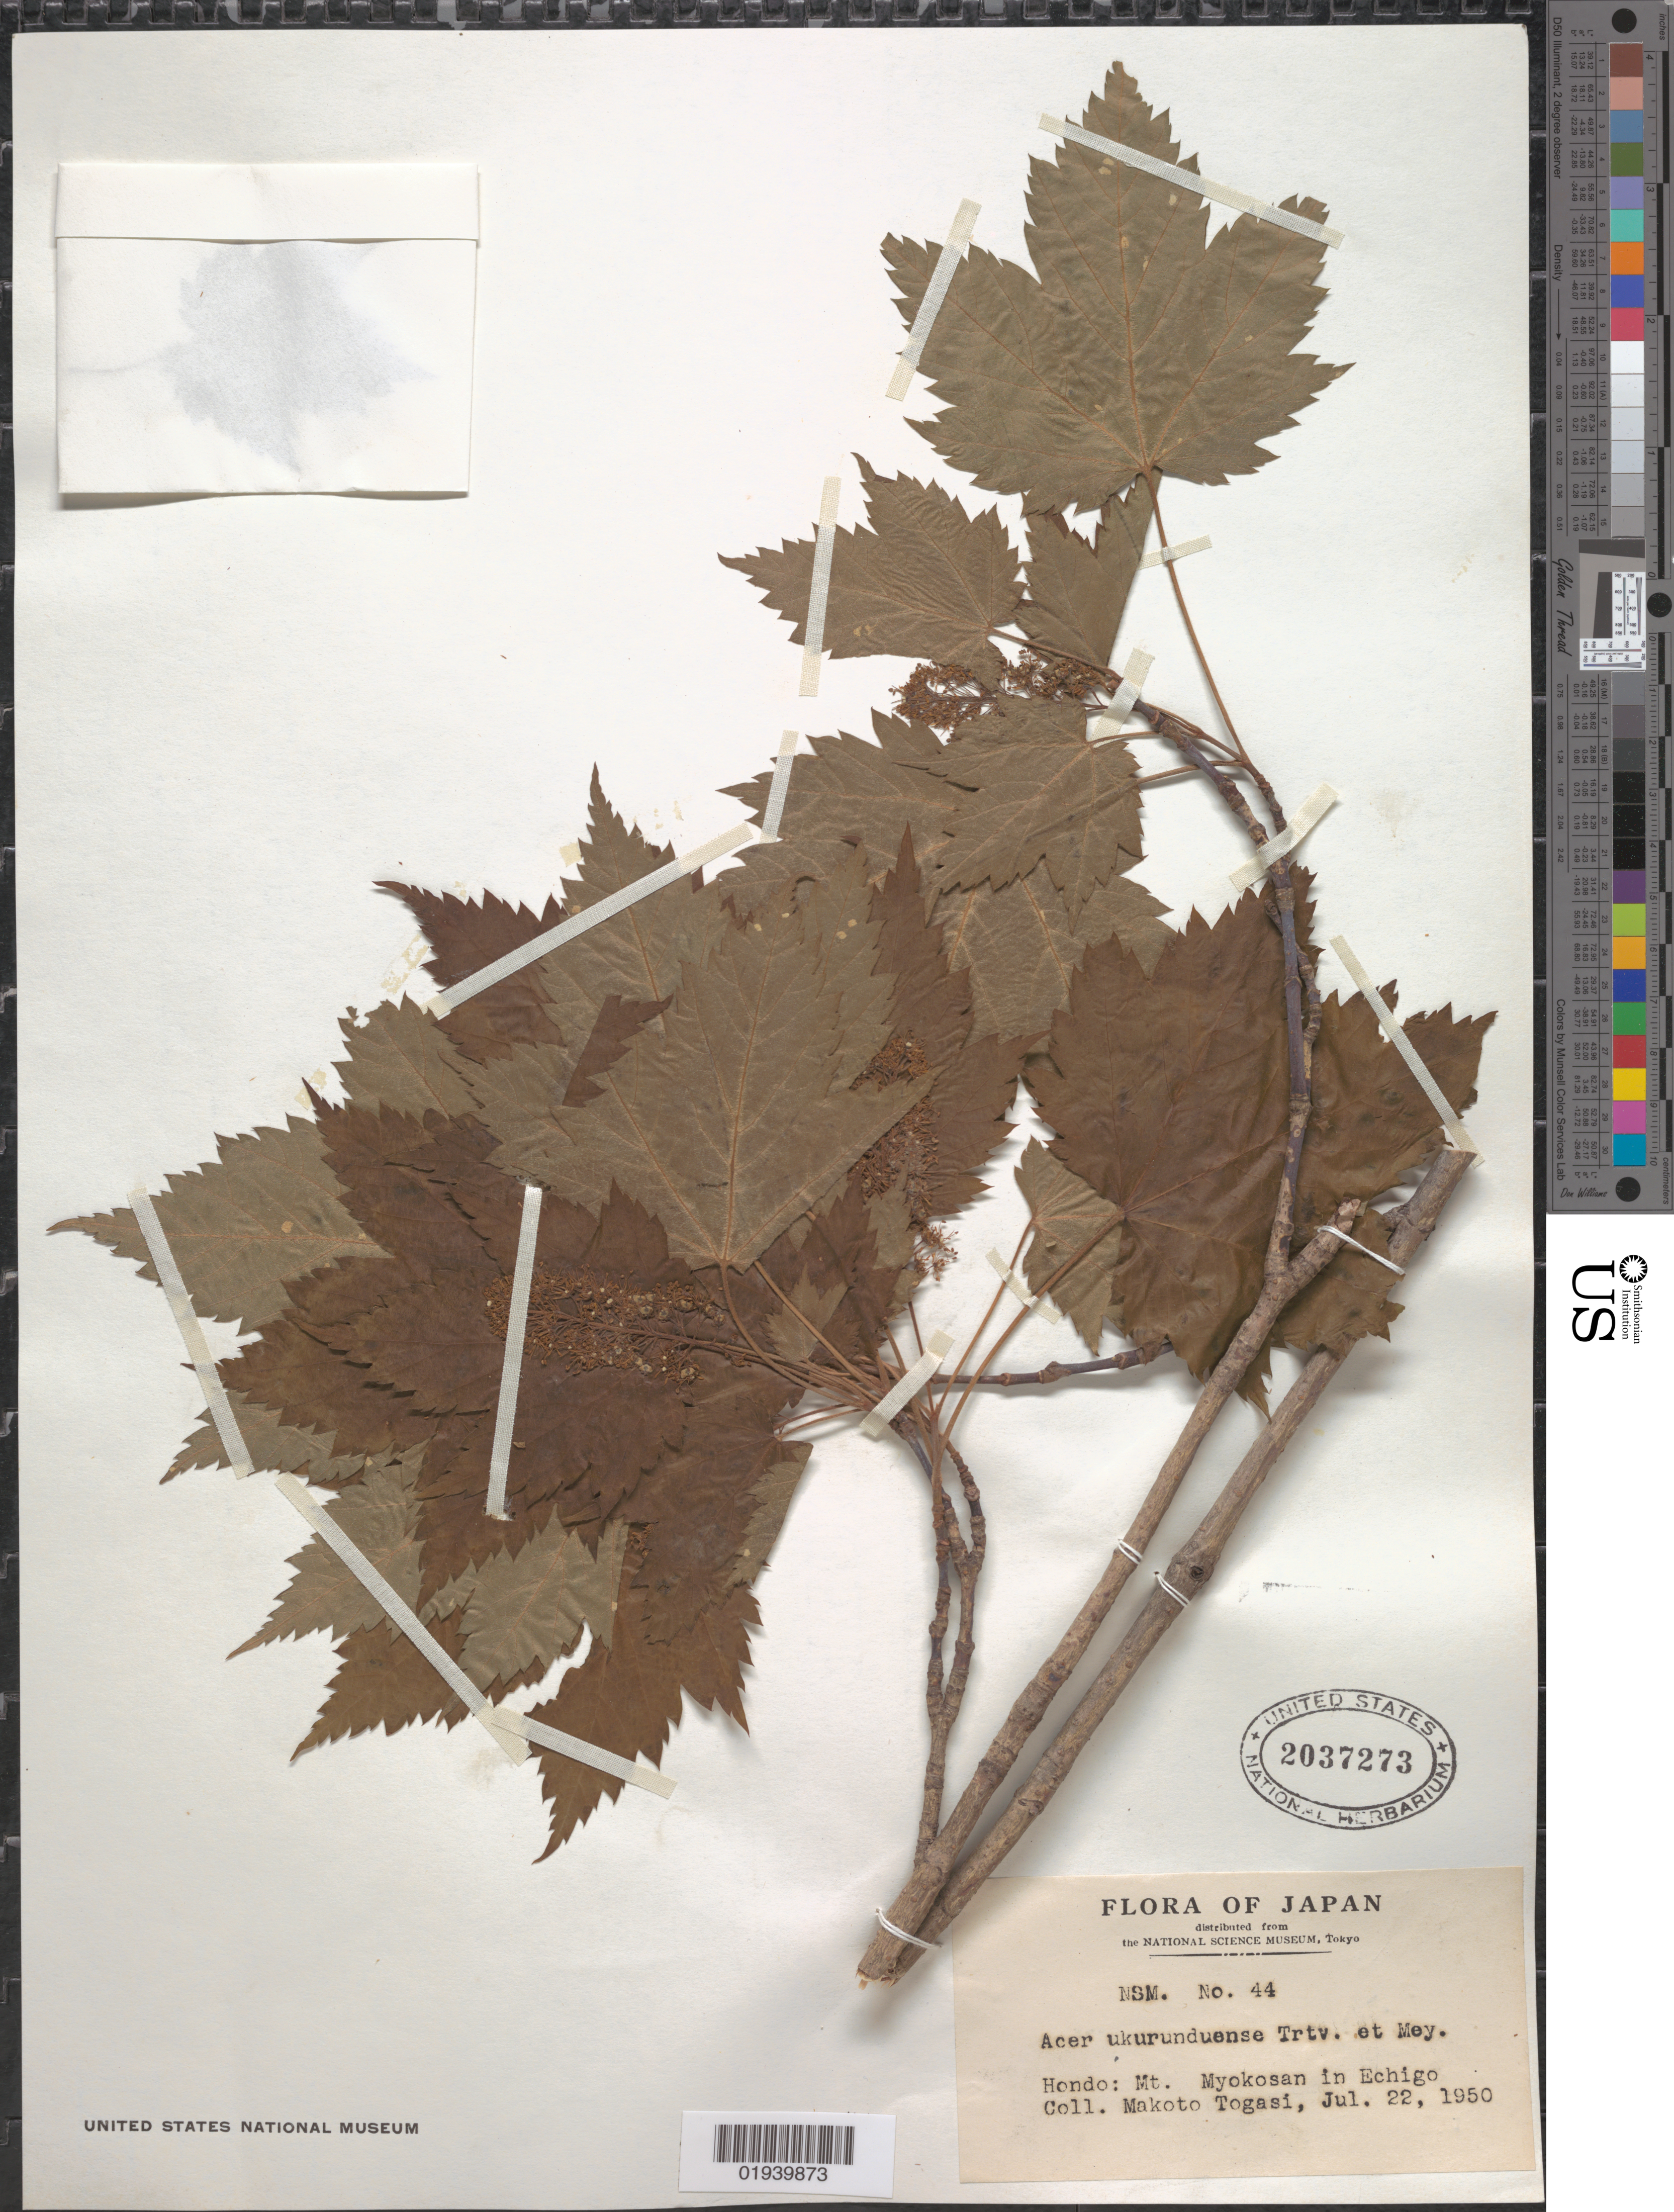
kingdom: Plantae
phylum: Tracheophyta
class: Magnoliopsida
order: Sapindales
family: Sapindaceae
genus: Acer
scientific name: Acer ukurunduense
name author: Trautv. & C.A. Mey.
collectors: M. Togasi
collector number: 44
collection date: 1950-07-22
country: Japan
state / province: Niigata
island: Honshu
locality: Mt. Myokosan in Echigo [Niigata]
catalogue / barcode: US 2037273